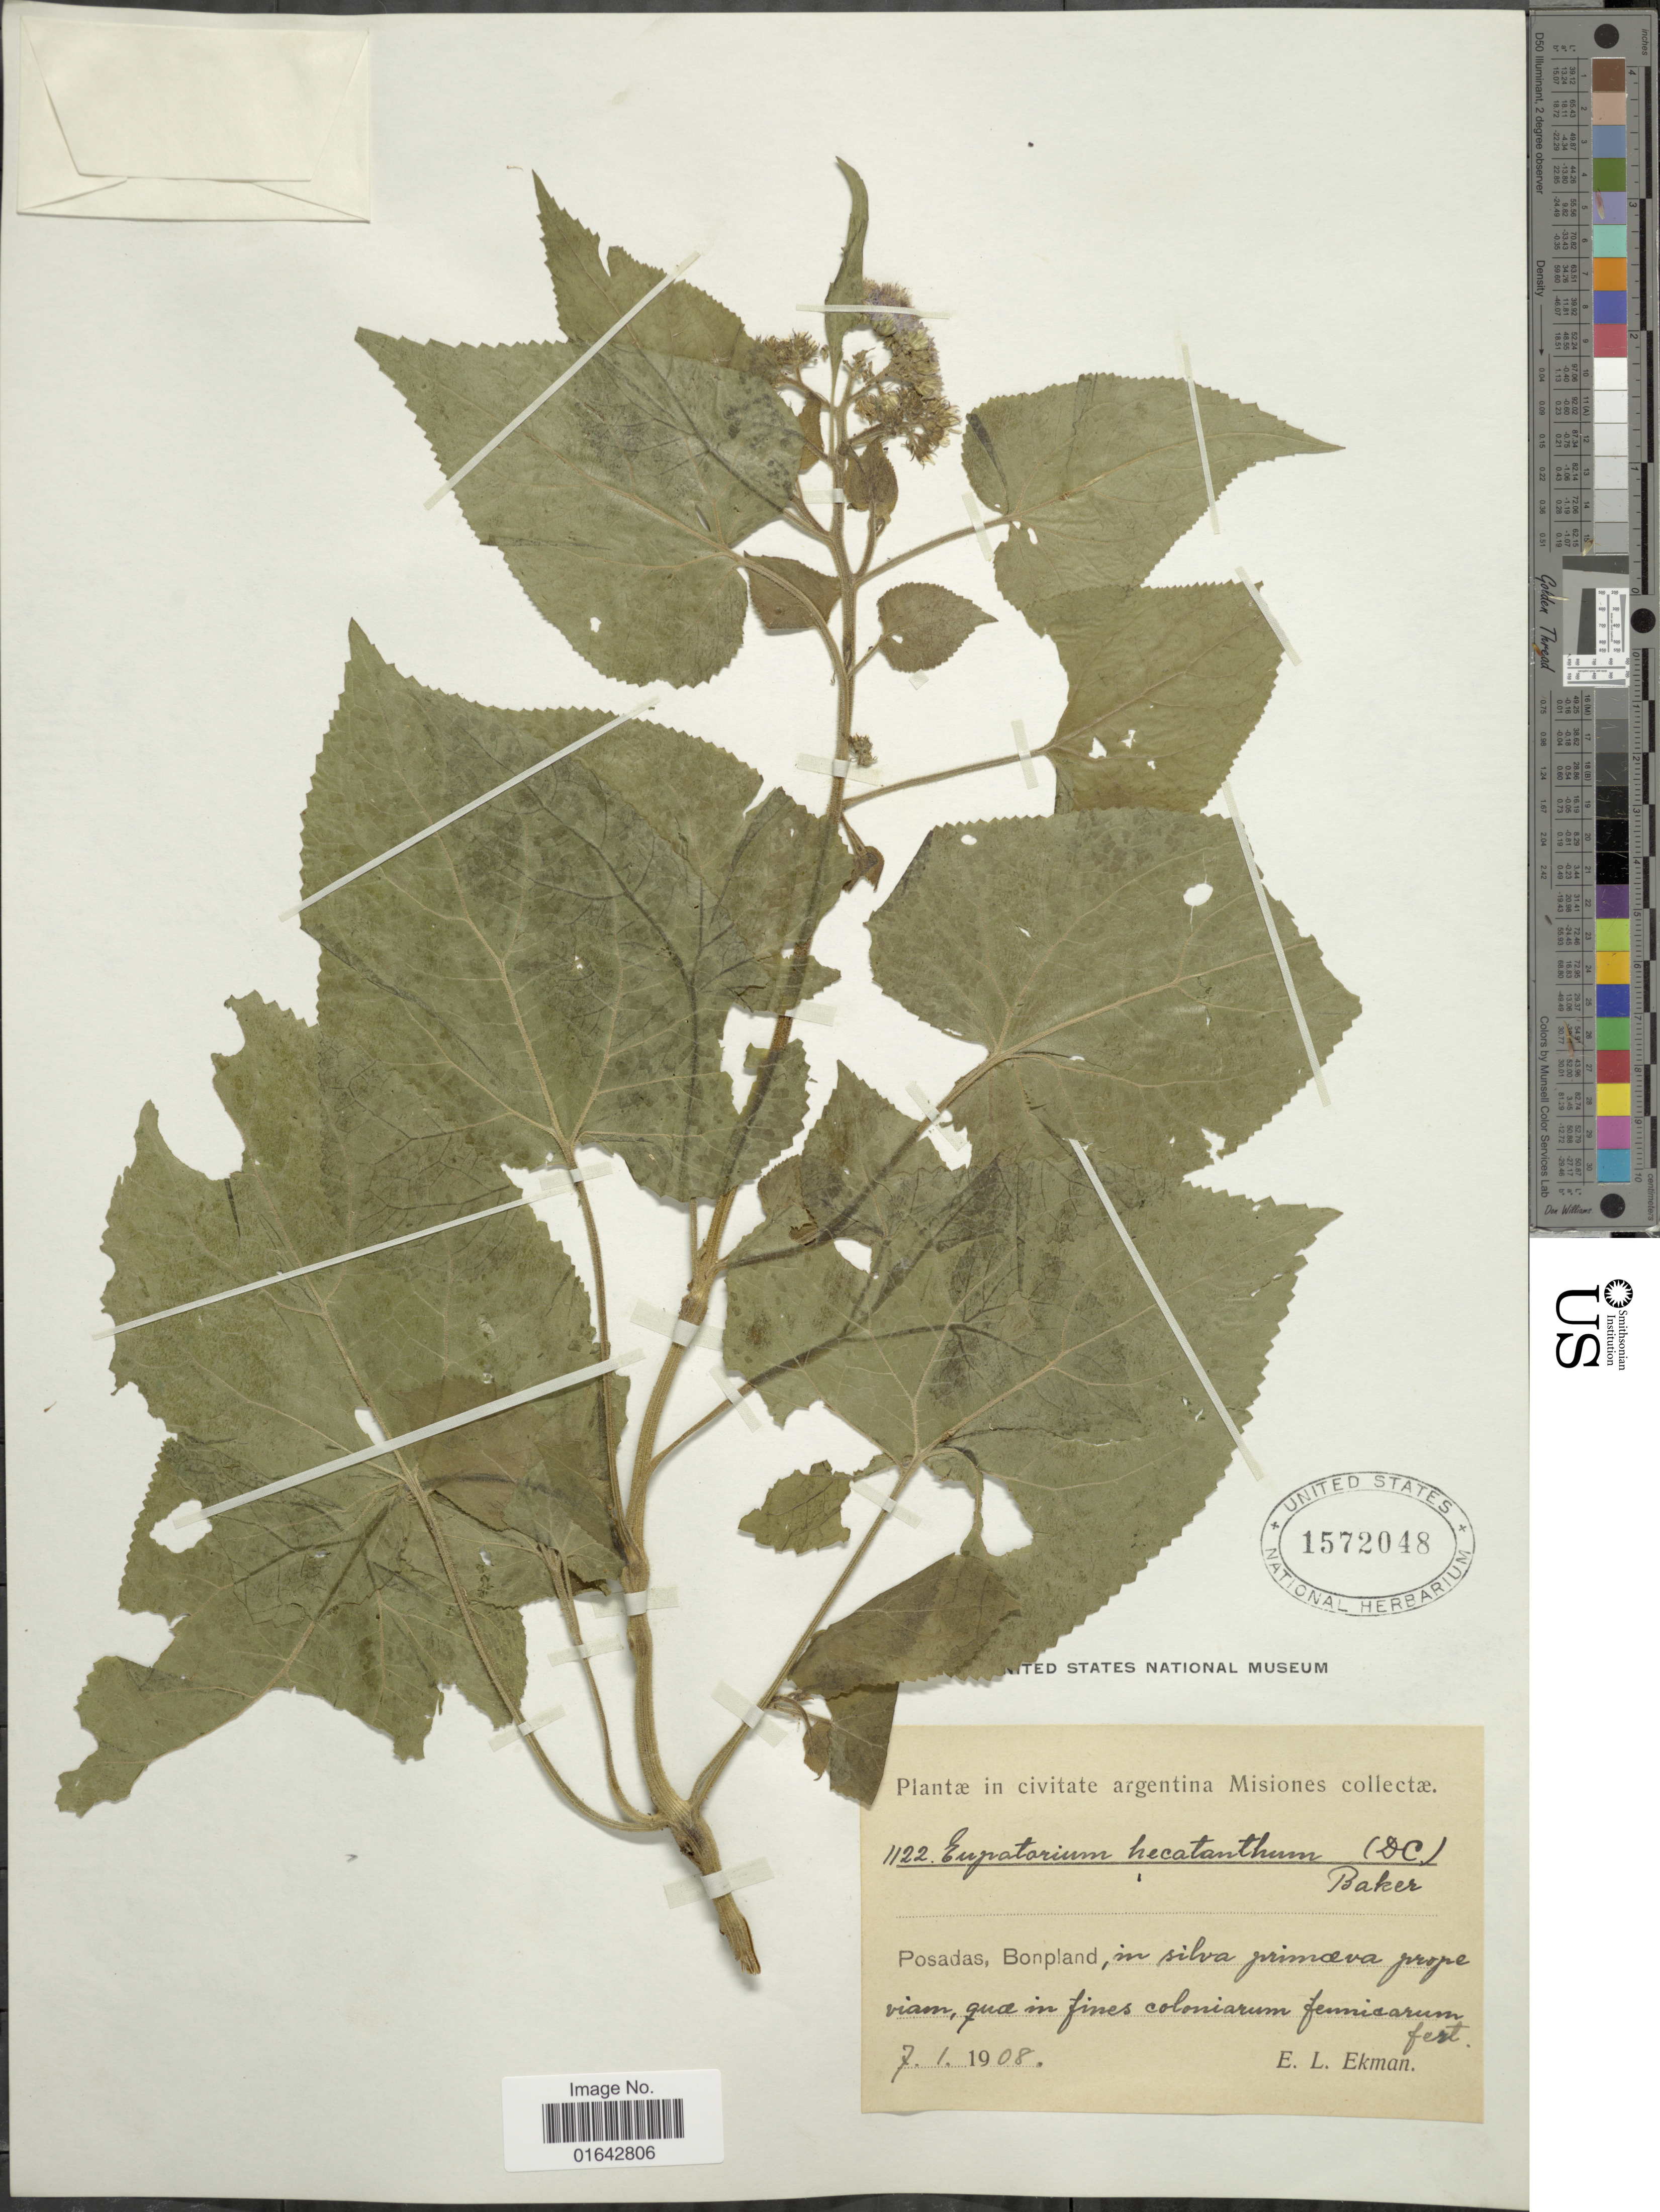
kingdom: Plantae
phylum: Tracheophyta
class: Magnoliopsida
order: Asterales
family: Asteraceae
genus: Urolepis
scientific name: Urolepis hecatantha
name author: (DC.) R.M. King & H. Rob.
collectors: E. L. Ekman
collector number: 1122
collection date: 1908-01-07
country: Argentina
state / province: Misiones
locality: Civitate argentina Misiones collectae, Posadas, Bonpland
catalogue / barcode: US 1572048